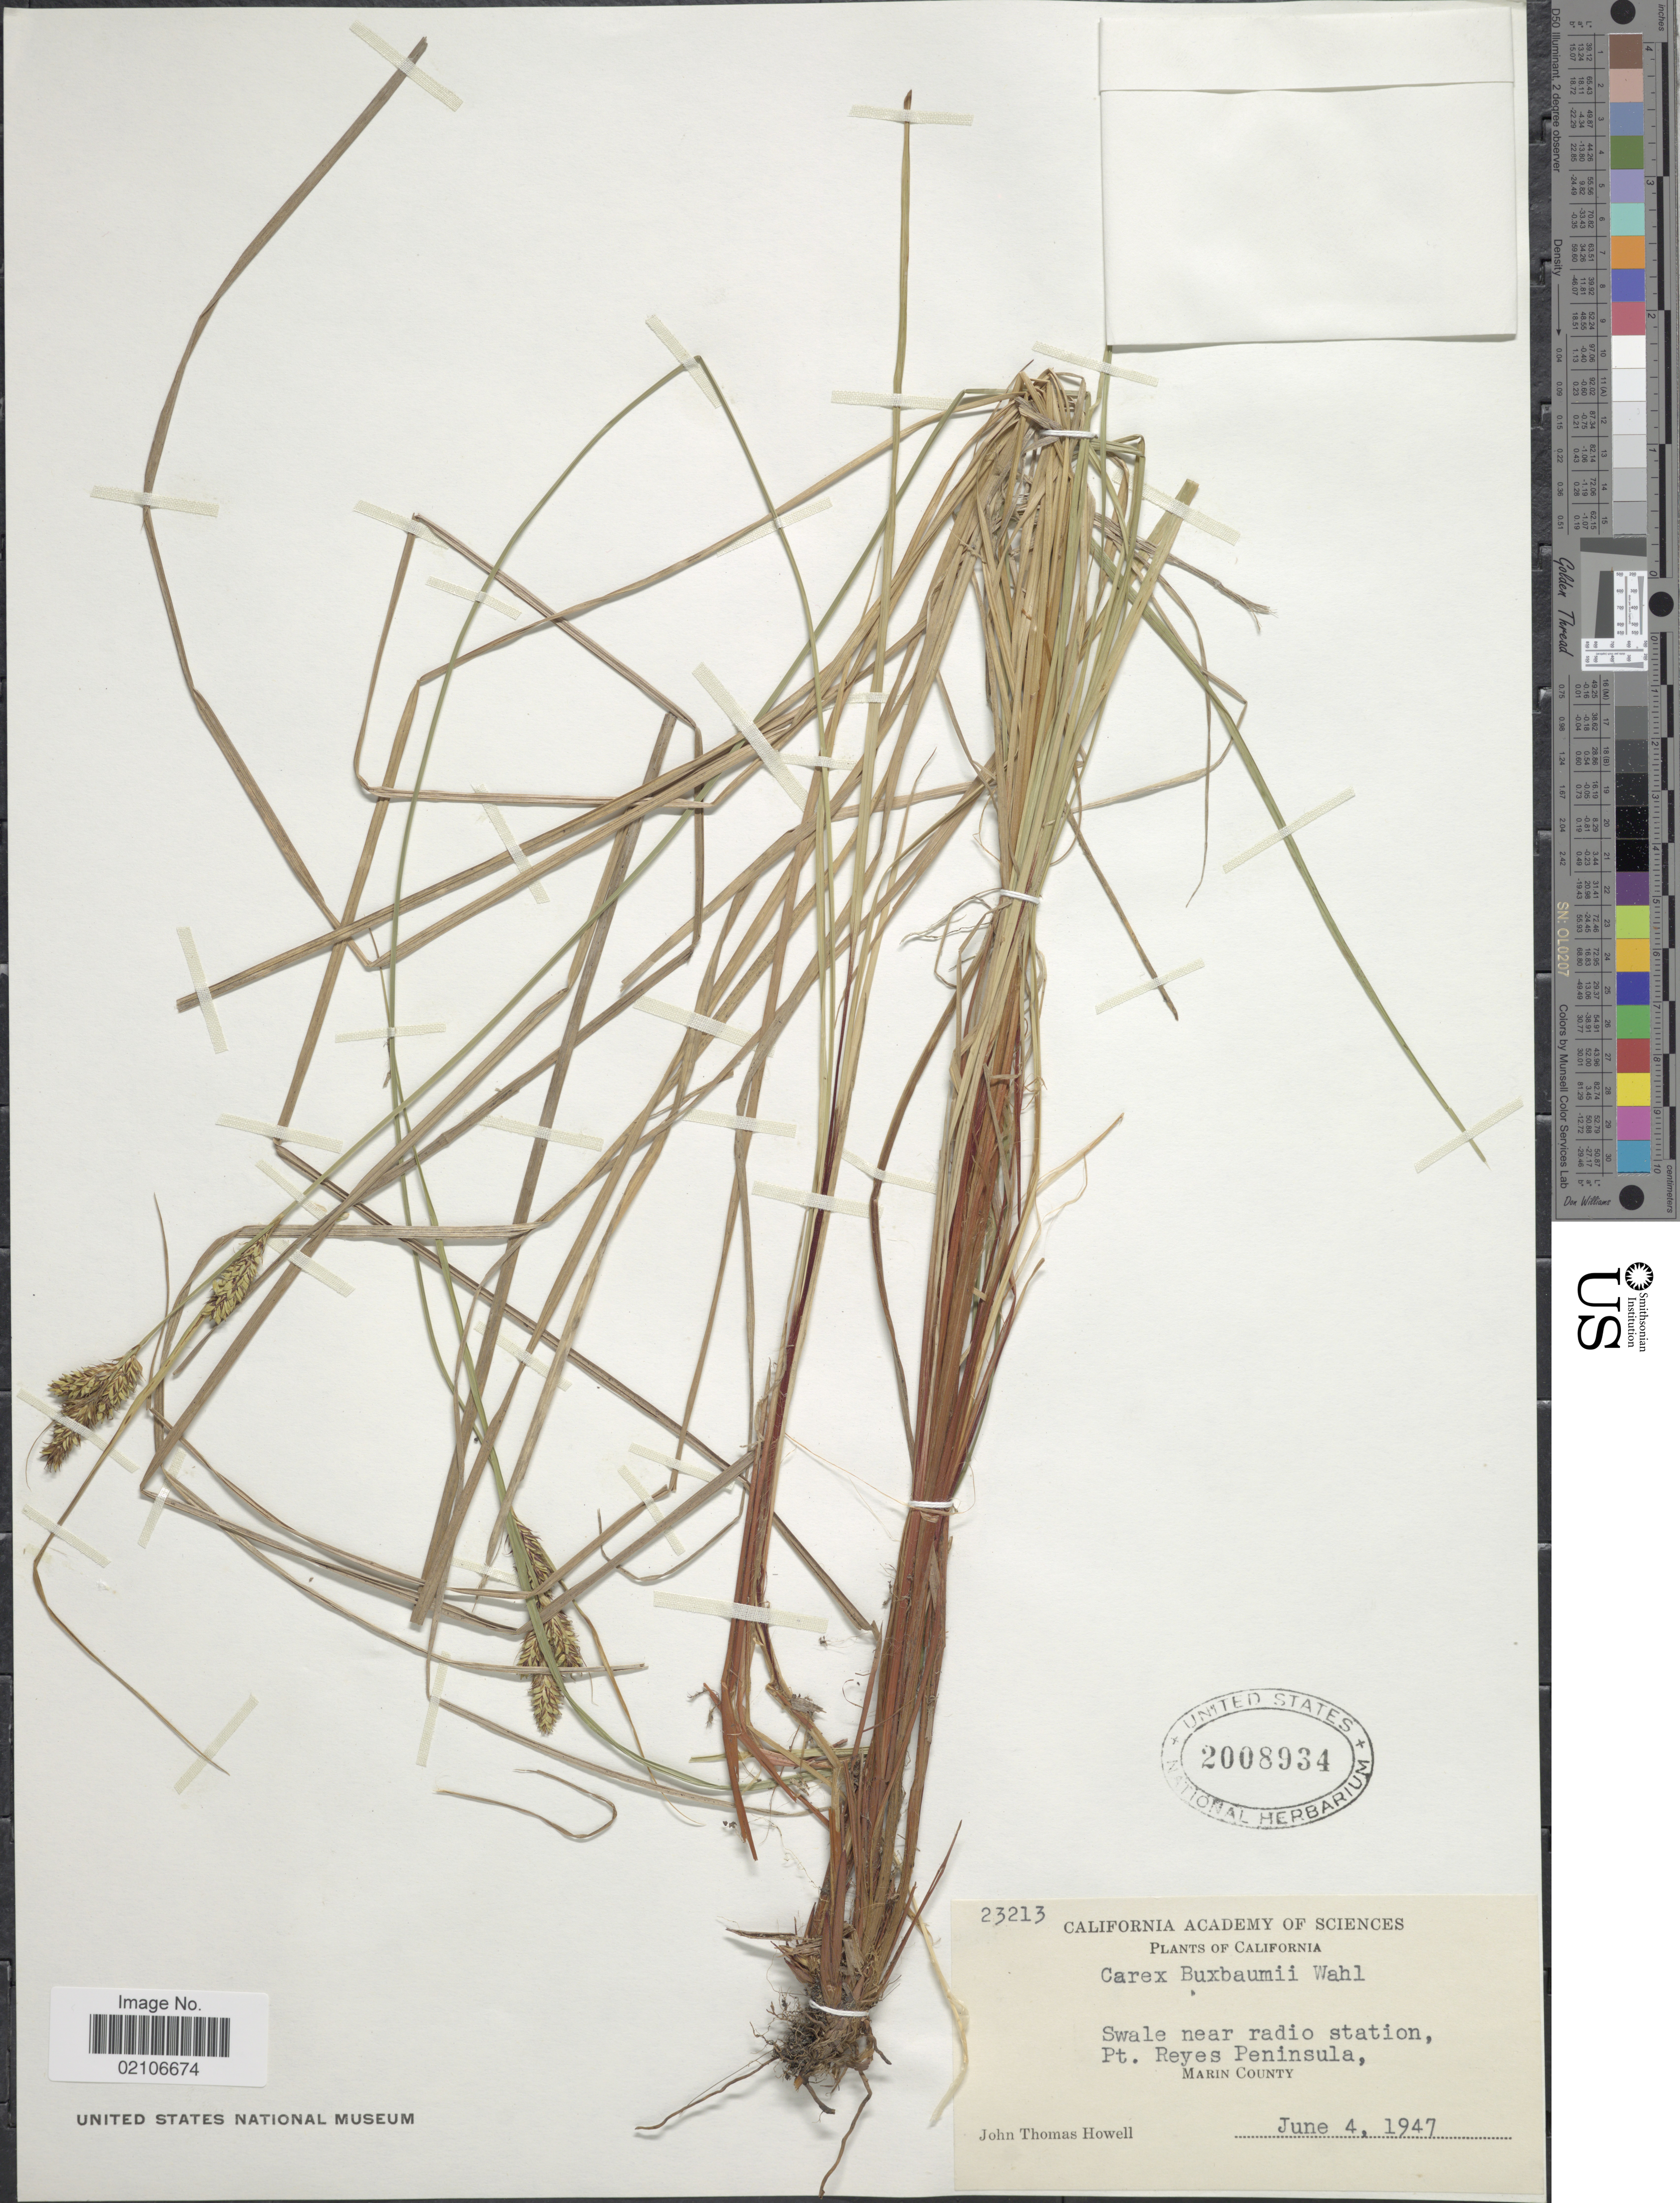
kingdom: Plantae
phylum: Tracheophyta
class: Liliopsida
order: Poales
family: Cyperaceae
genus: Carex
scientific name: Carex buxbaumii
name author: Wahlenb.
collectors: J. T. Howell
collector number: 23213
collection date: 1947-06-04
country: United States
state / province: California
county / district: Marin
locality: Swale near radio station, Pt Reyes Peninsula, Marin County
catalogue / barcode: US 2008934